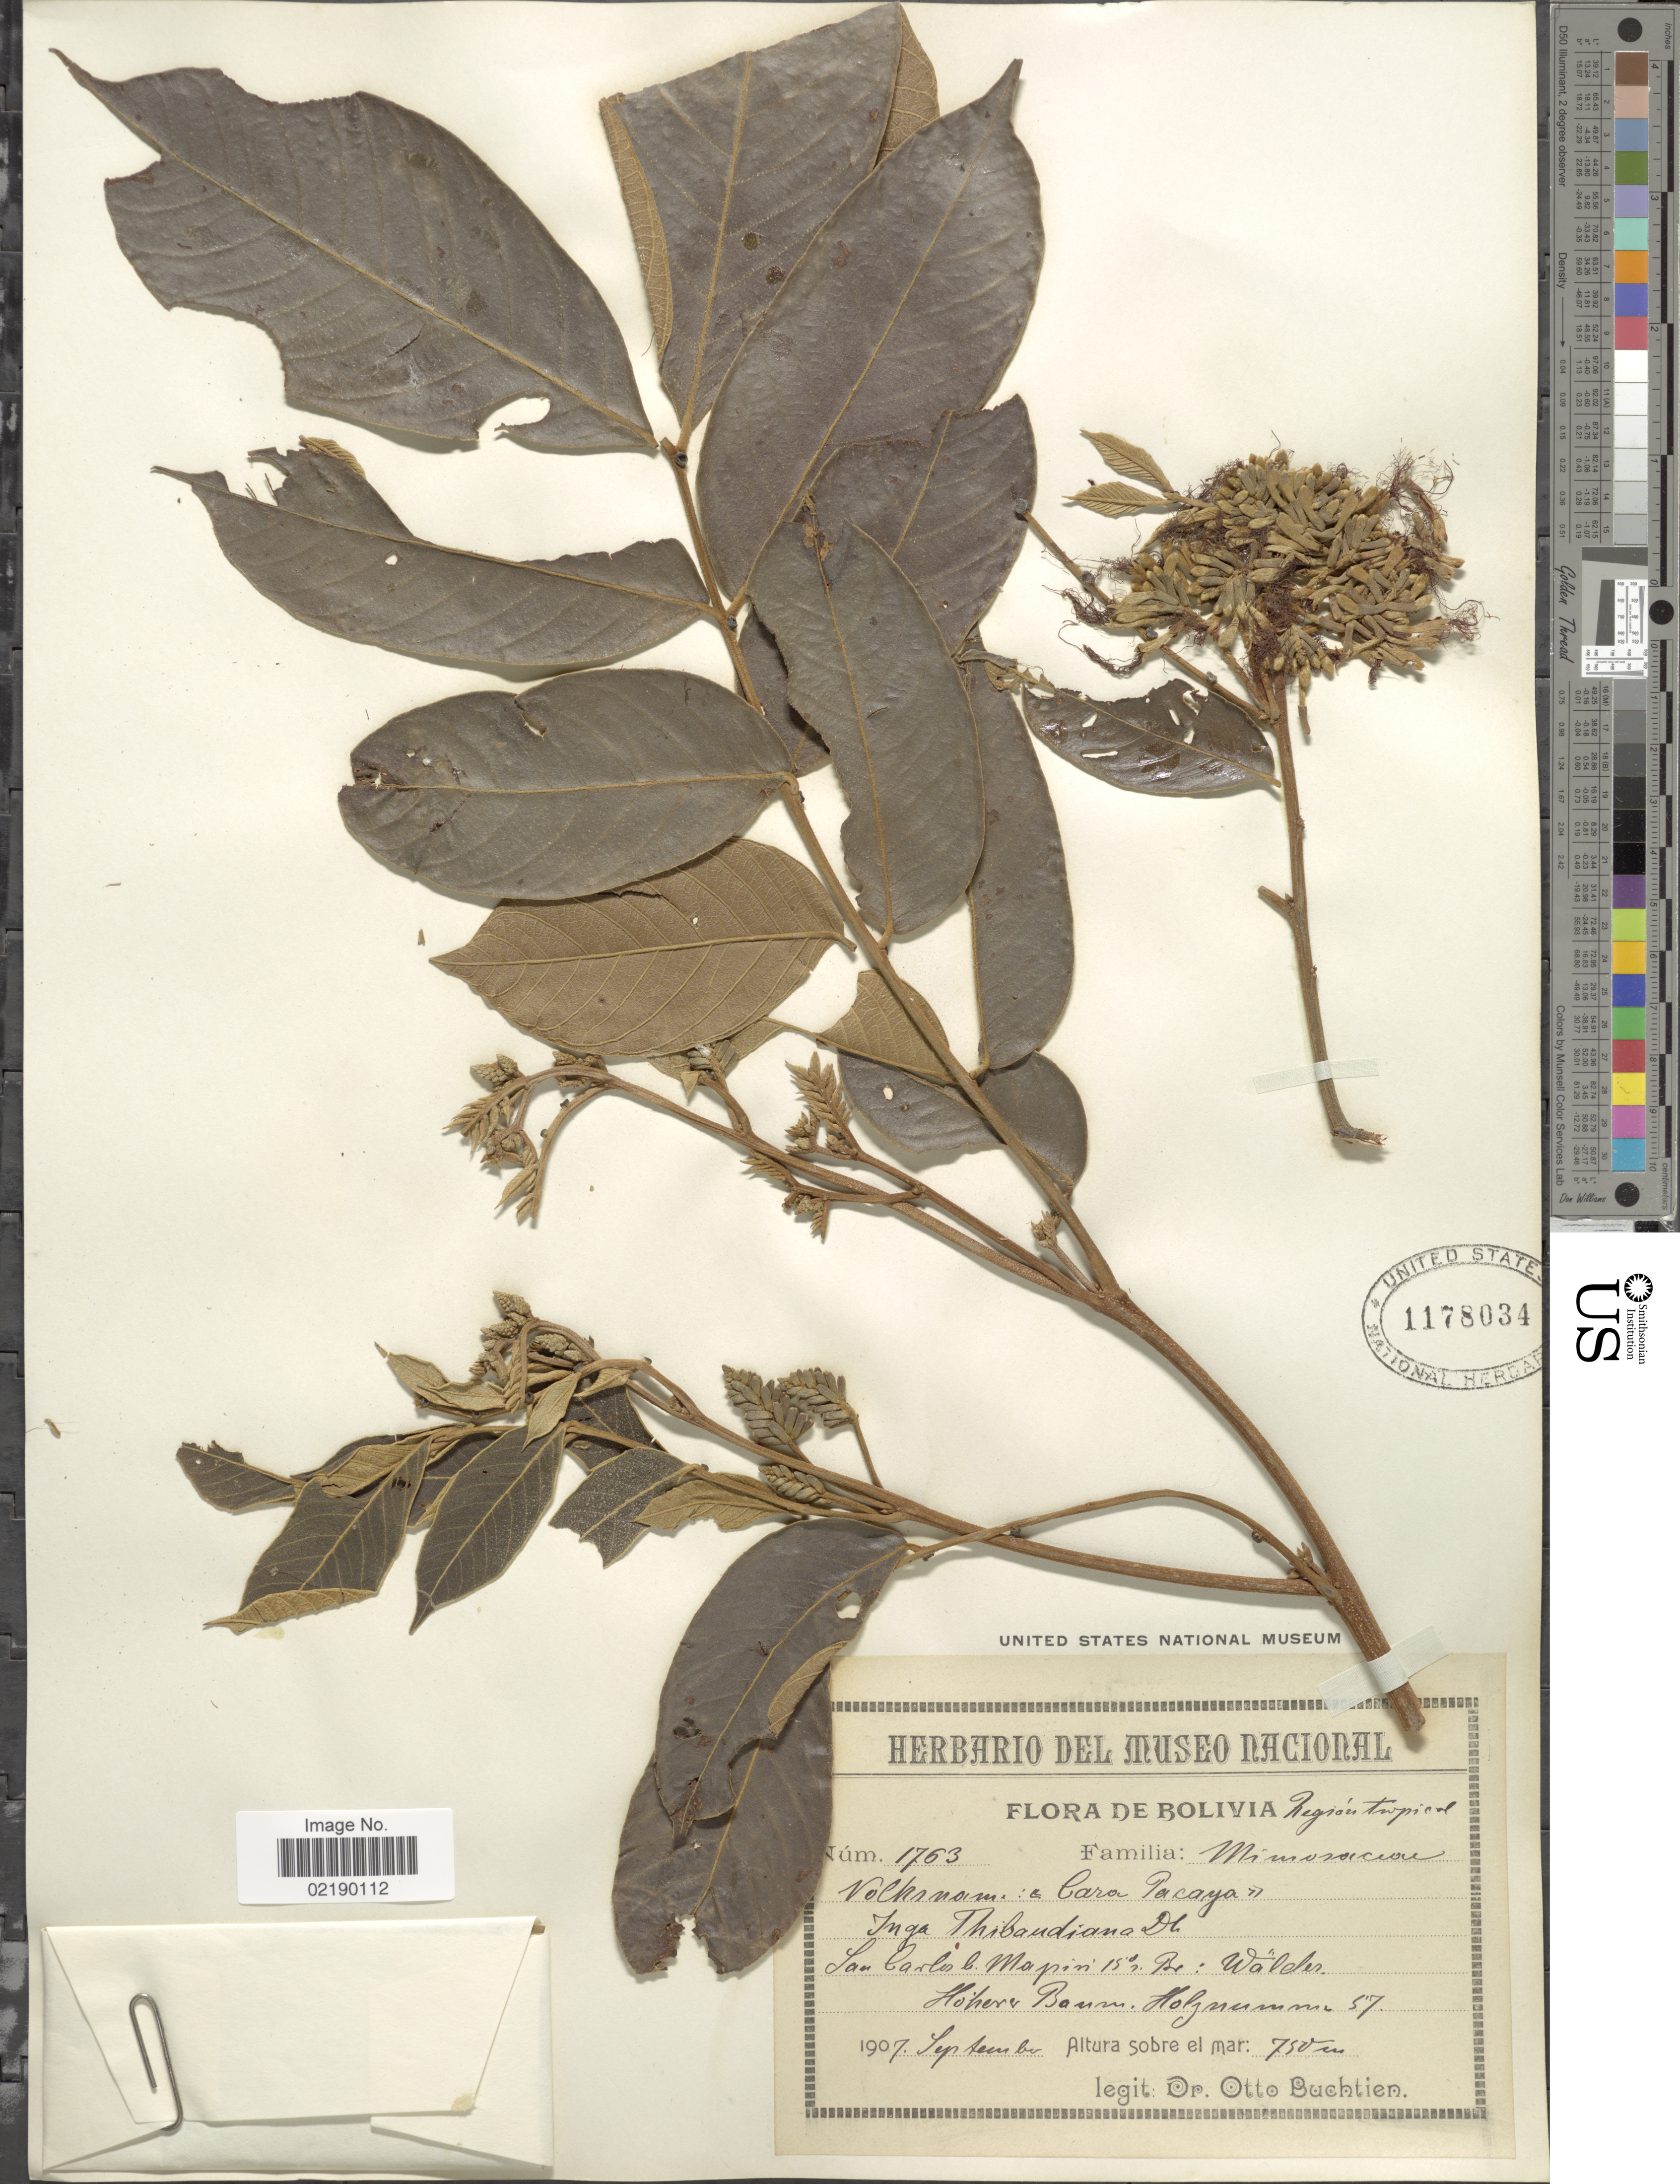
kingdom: Plantae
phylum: Tracheophyta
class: Magnoliopsida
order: Fabales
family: Fabaceae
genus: Inga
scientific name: Inga thibaudiana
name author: DC.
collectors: O. Buchtien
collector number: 1763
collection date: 1907-09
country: Bolivia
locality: Region Tropical, San Carlos l. Mapiri 15°s. Br.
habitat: Wälder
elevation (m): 750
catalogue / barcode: US 1178034